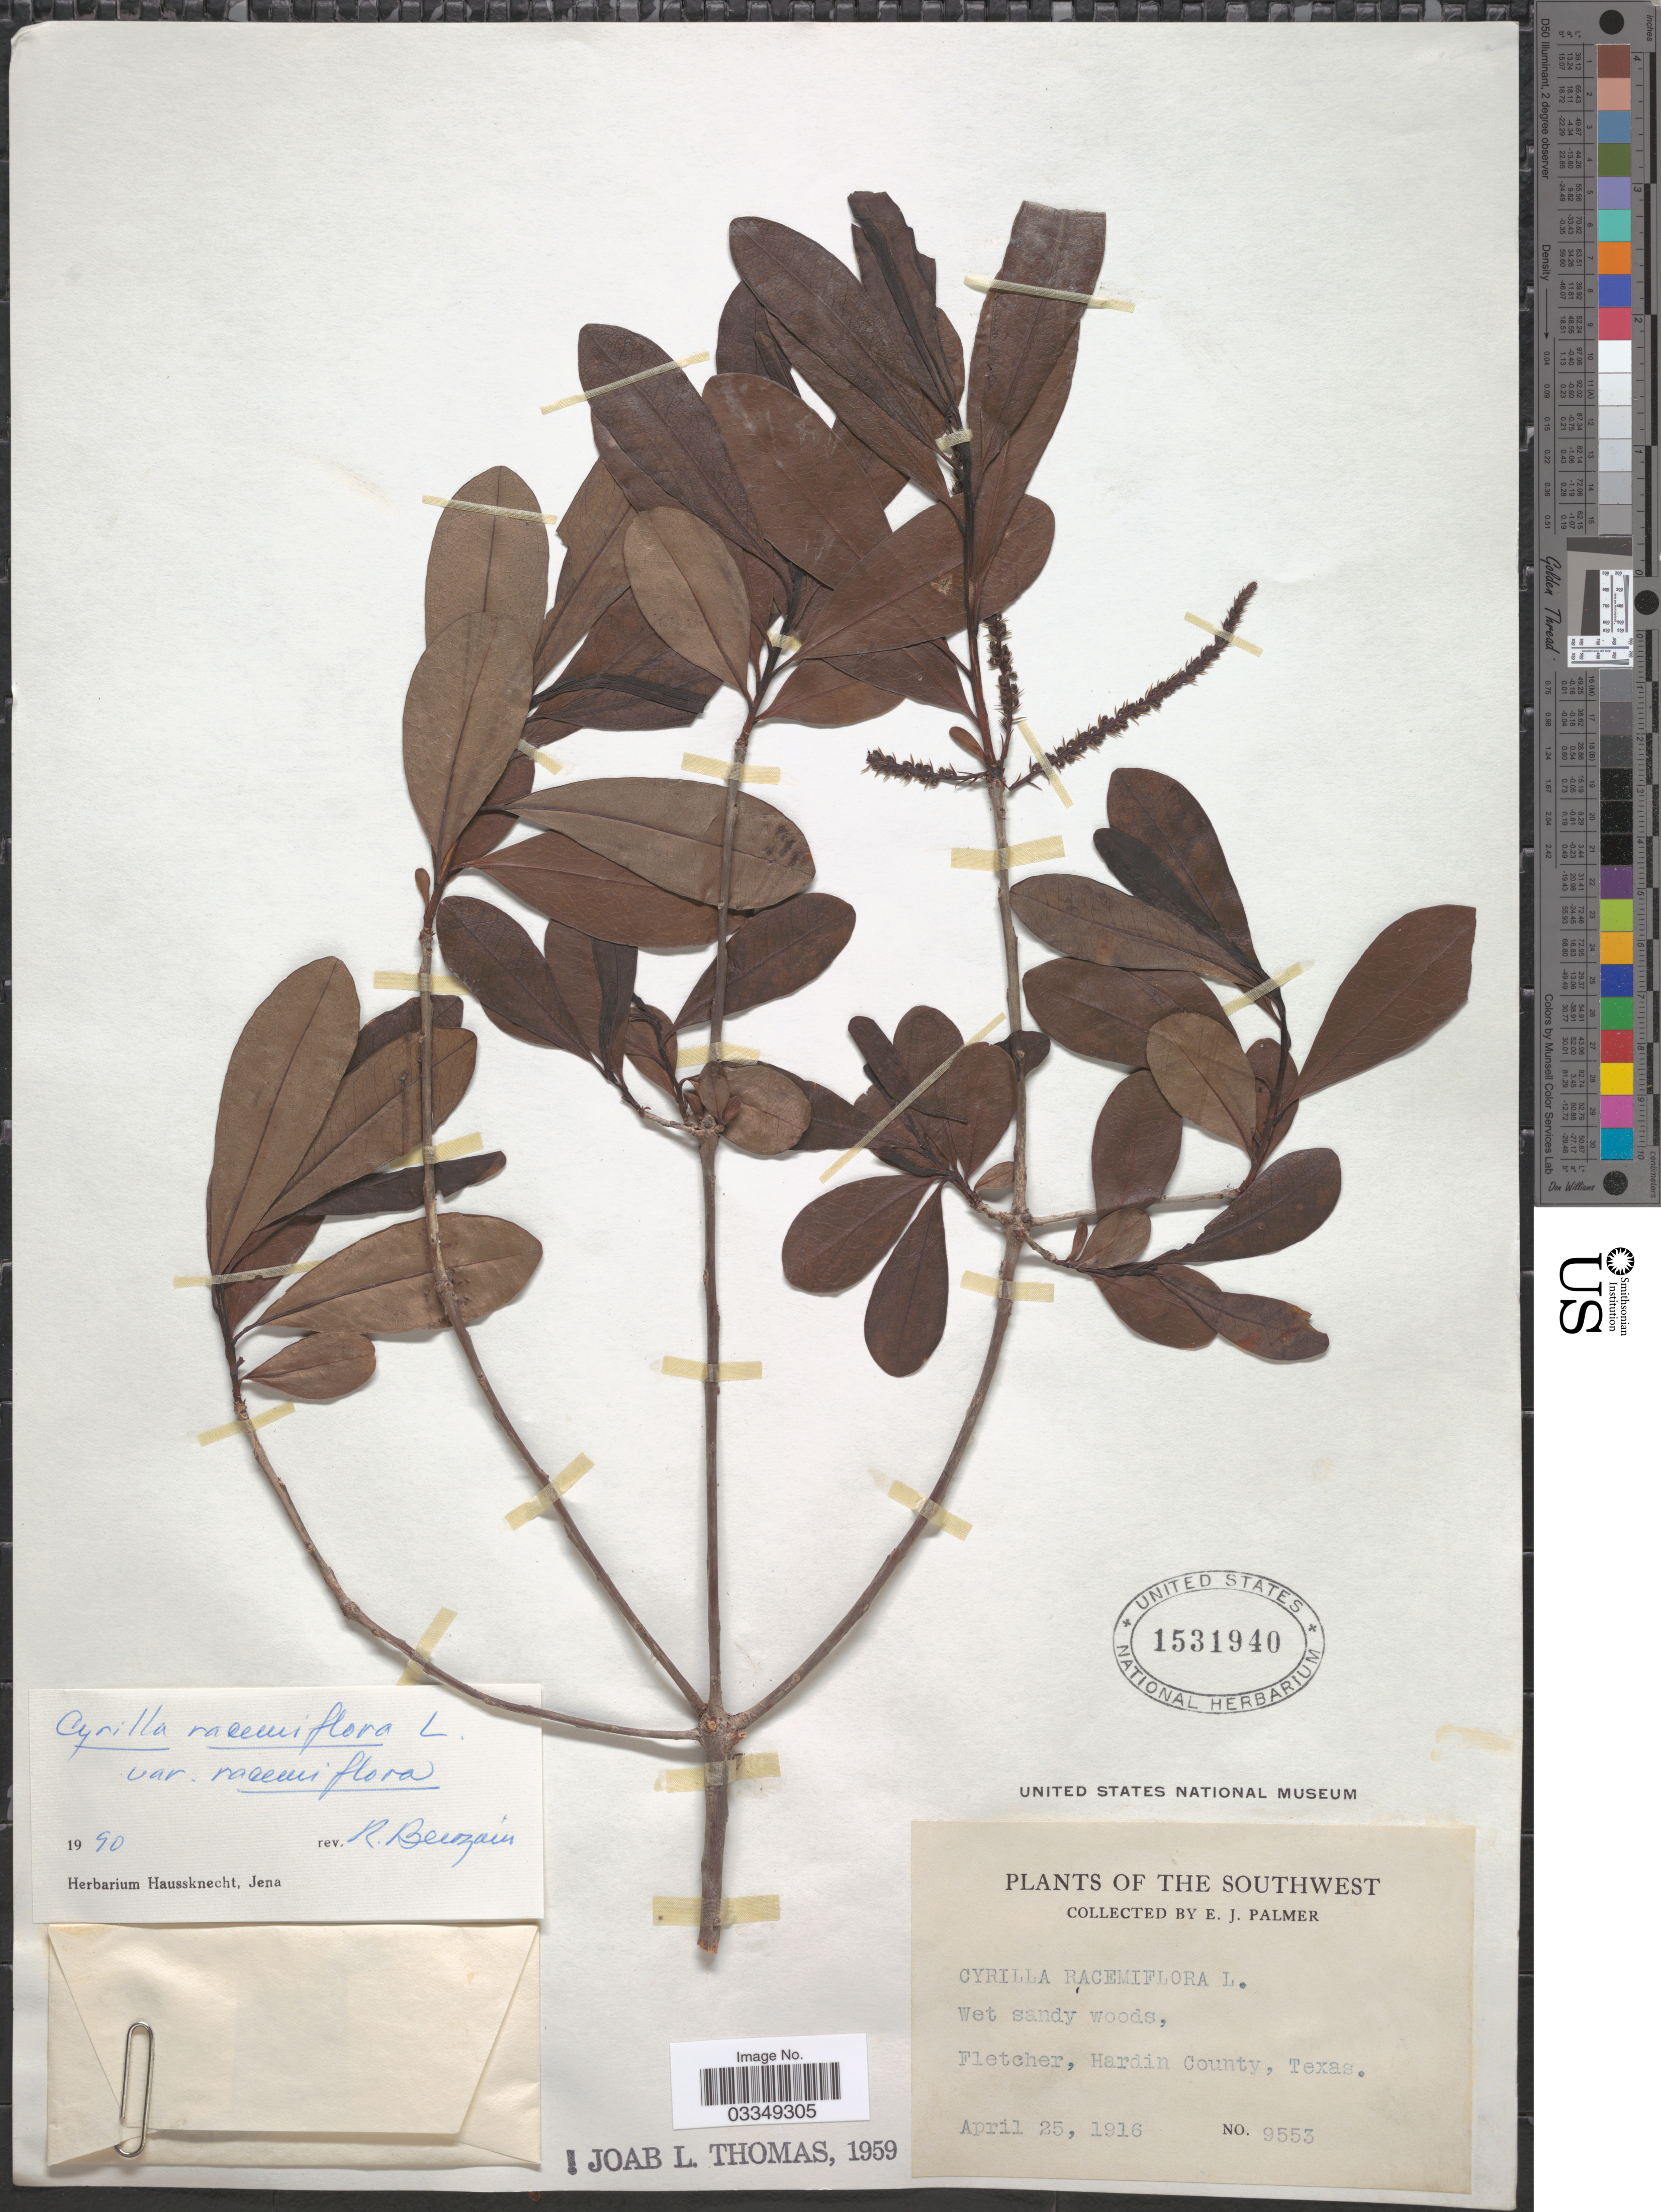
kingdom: Plantae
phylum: Tracheophyta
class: Magnoliopsida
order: Ericales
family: Cyrillaceae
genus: Cyrilla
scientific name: Cyrilla racemiflora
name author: L.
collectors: E. J. Palmer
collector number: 9553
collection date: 1916-04-25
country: United States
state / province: Texas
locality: The Southwest. Fletcher, Hardin County.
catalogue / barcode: US 1531940